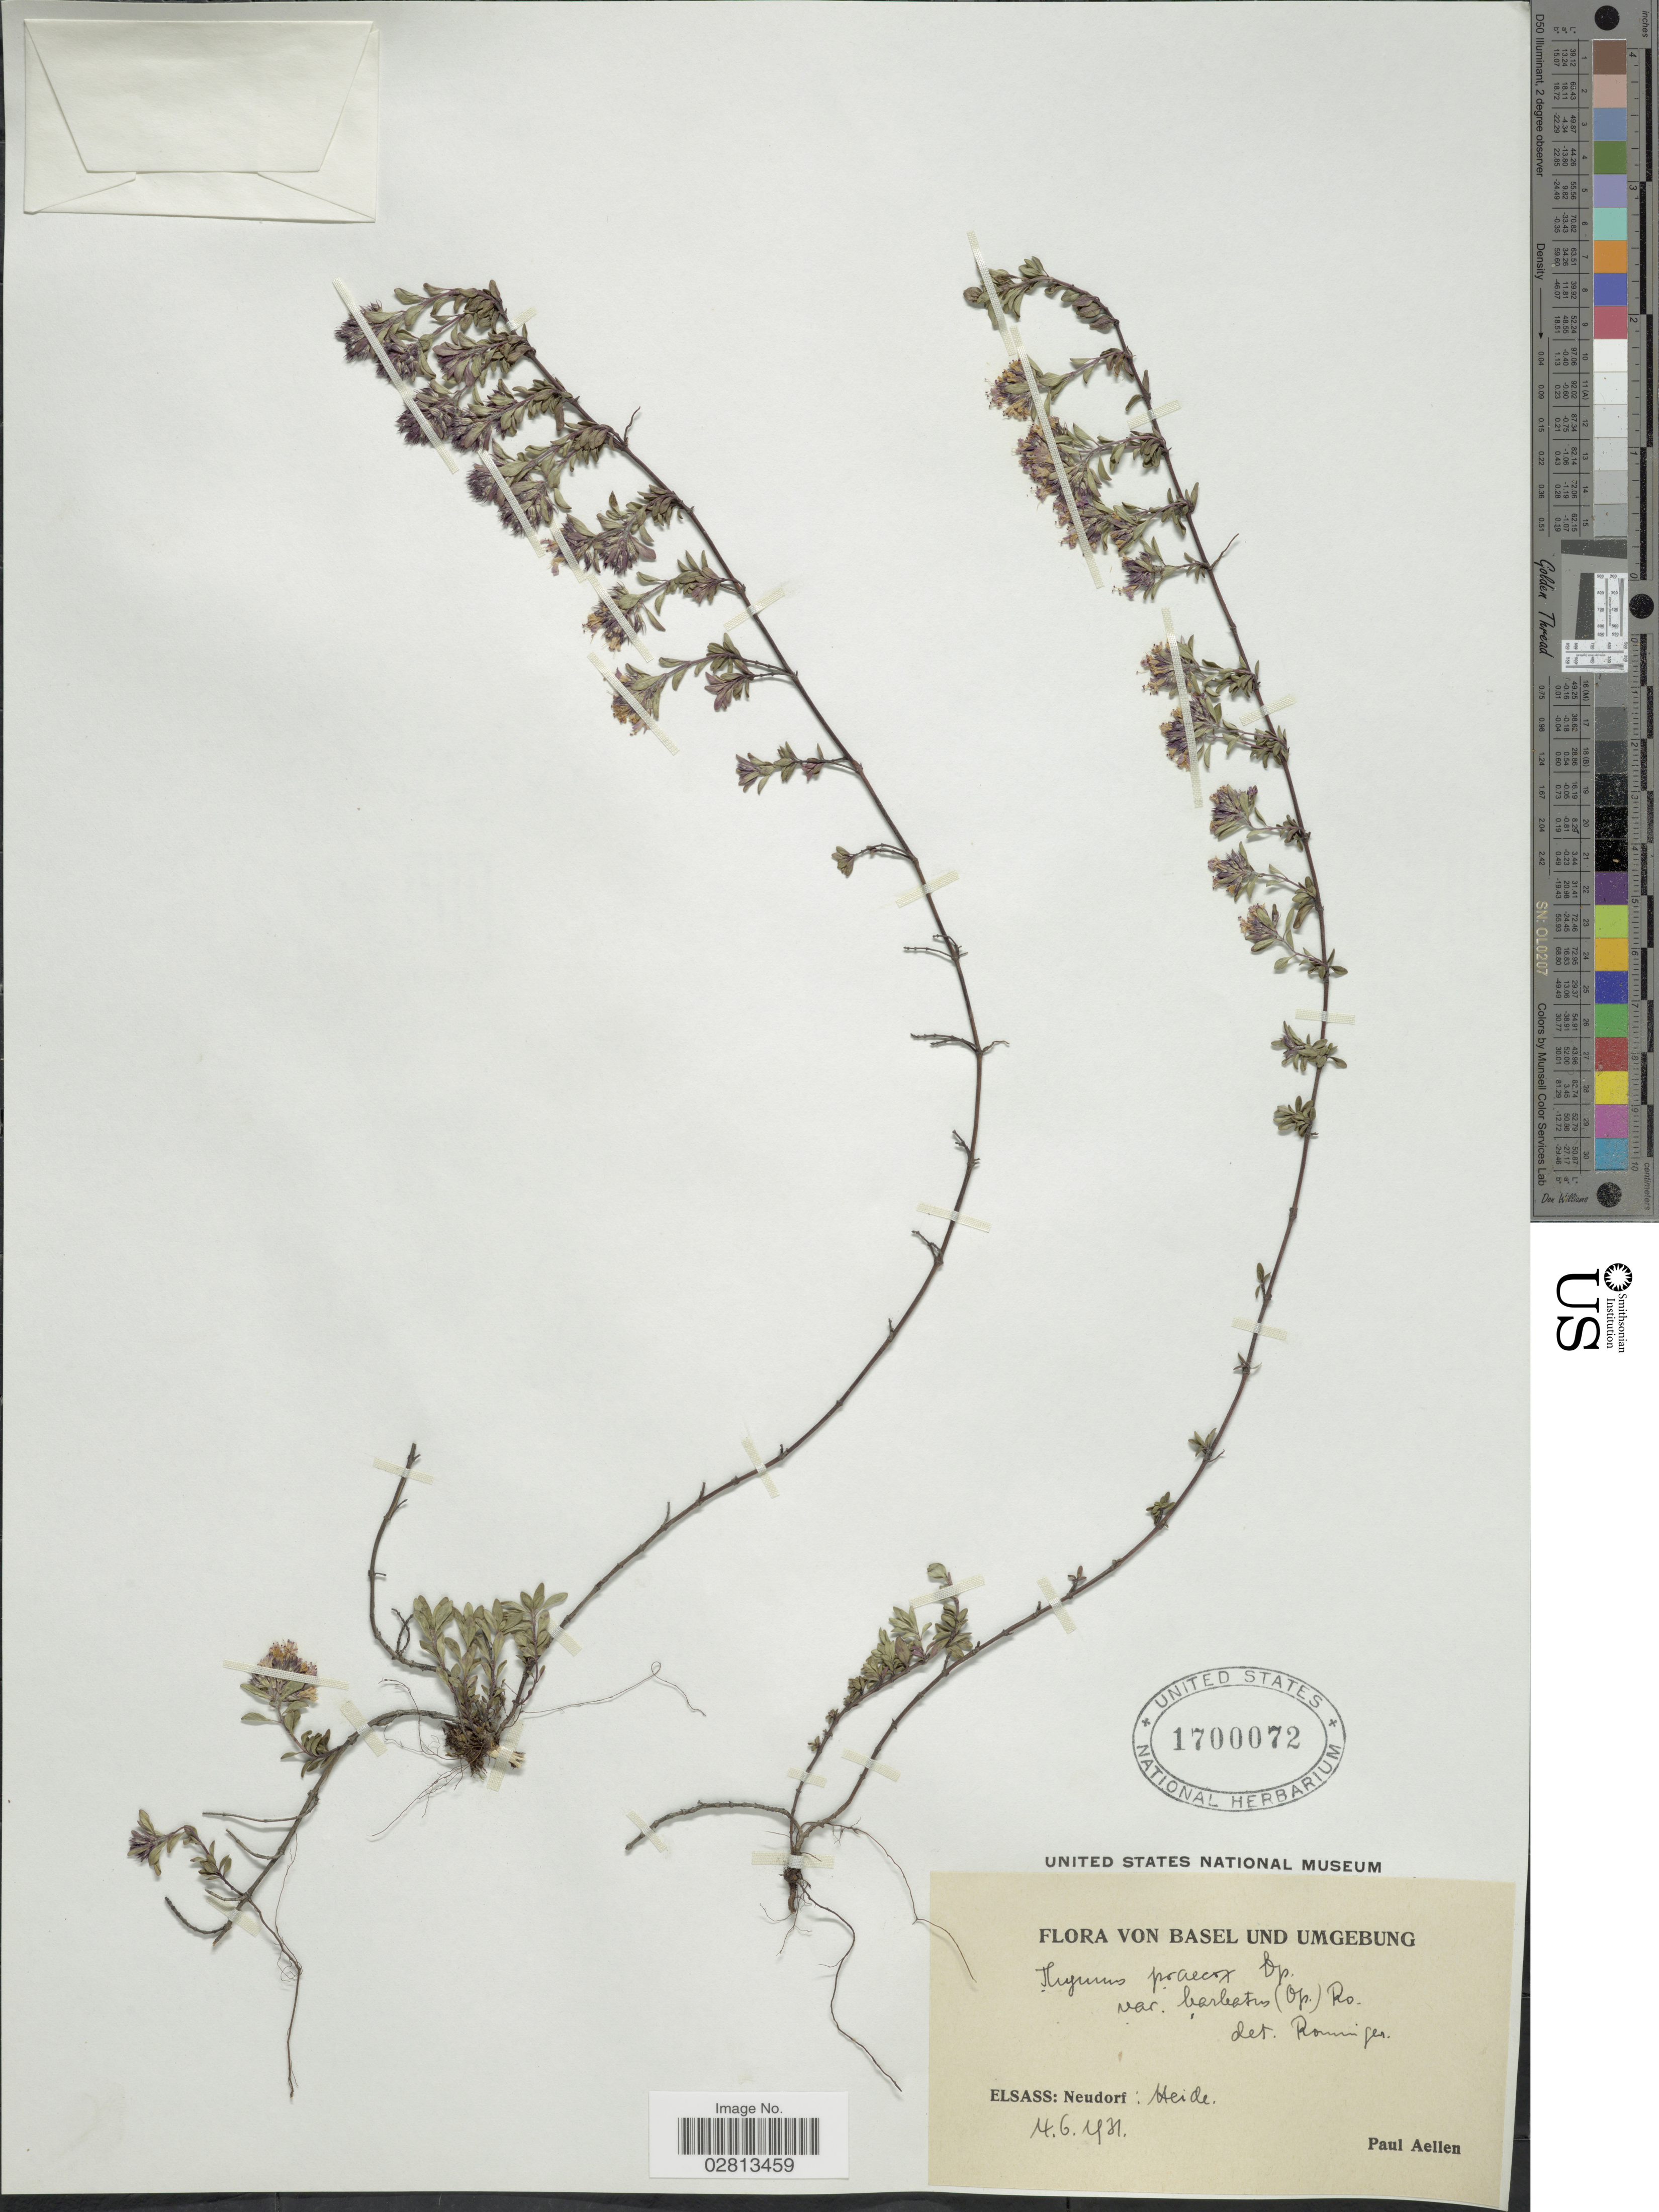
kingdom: Plantae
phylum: Tracheophyta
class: Magnoliopsida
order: Lamiales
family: Lamiaceae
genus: Thymus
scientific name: Thymus praecox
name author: Opiz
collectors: P. Aellen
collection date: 1931-06-04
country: Germany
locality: Basel und Umgebung. Elsass: Neudorf: Heide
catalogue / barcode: US 1700072